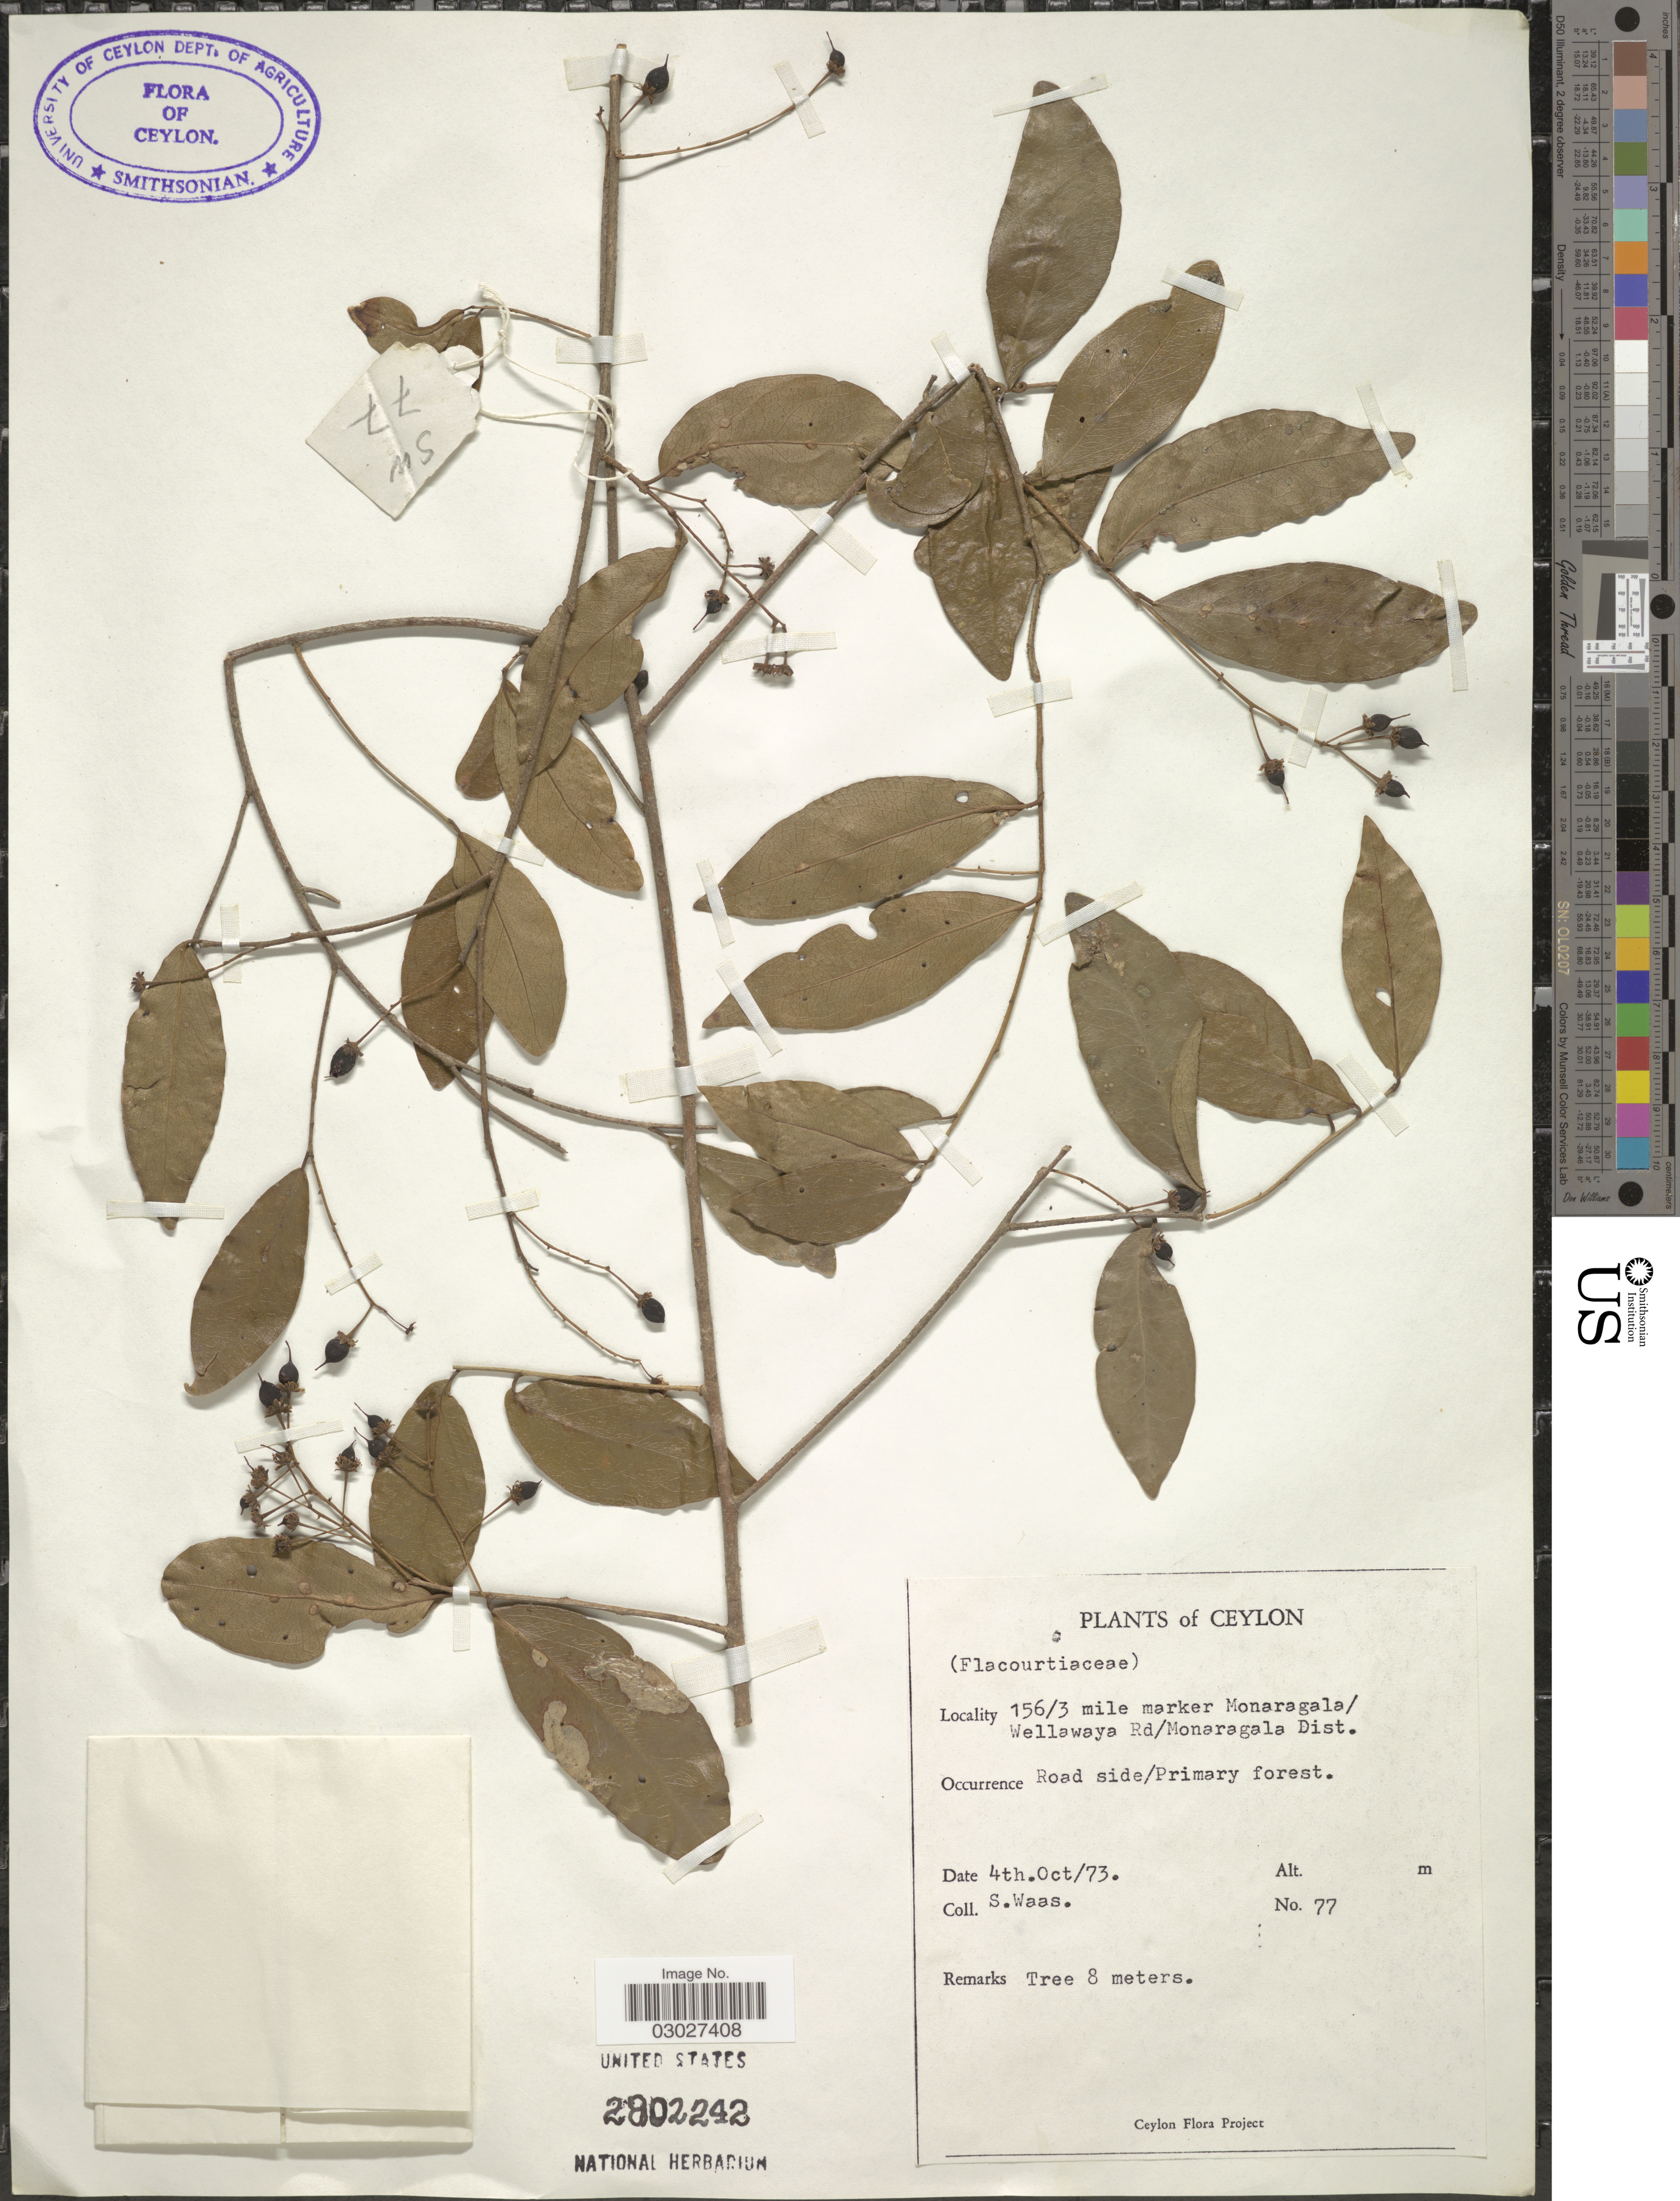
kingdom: Plantae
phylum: Tracheophyta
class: Magnoliopsida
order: Malpighiales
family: Salicaceae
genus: Scolopia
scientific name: Scolopia pusilla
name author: (Gaertn.) Willd.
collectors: S. Waas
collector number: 77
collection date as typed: Transcribed d/m/y: 4/10/73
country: Sri Lanka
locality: Ceylon, 156/3 mile narker Monaragala/ Wellawaya Rd/Monaragala Dist. Road side/Primary forest.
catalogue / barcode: US 2802242